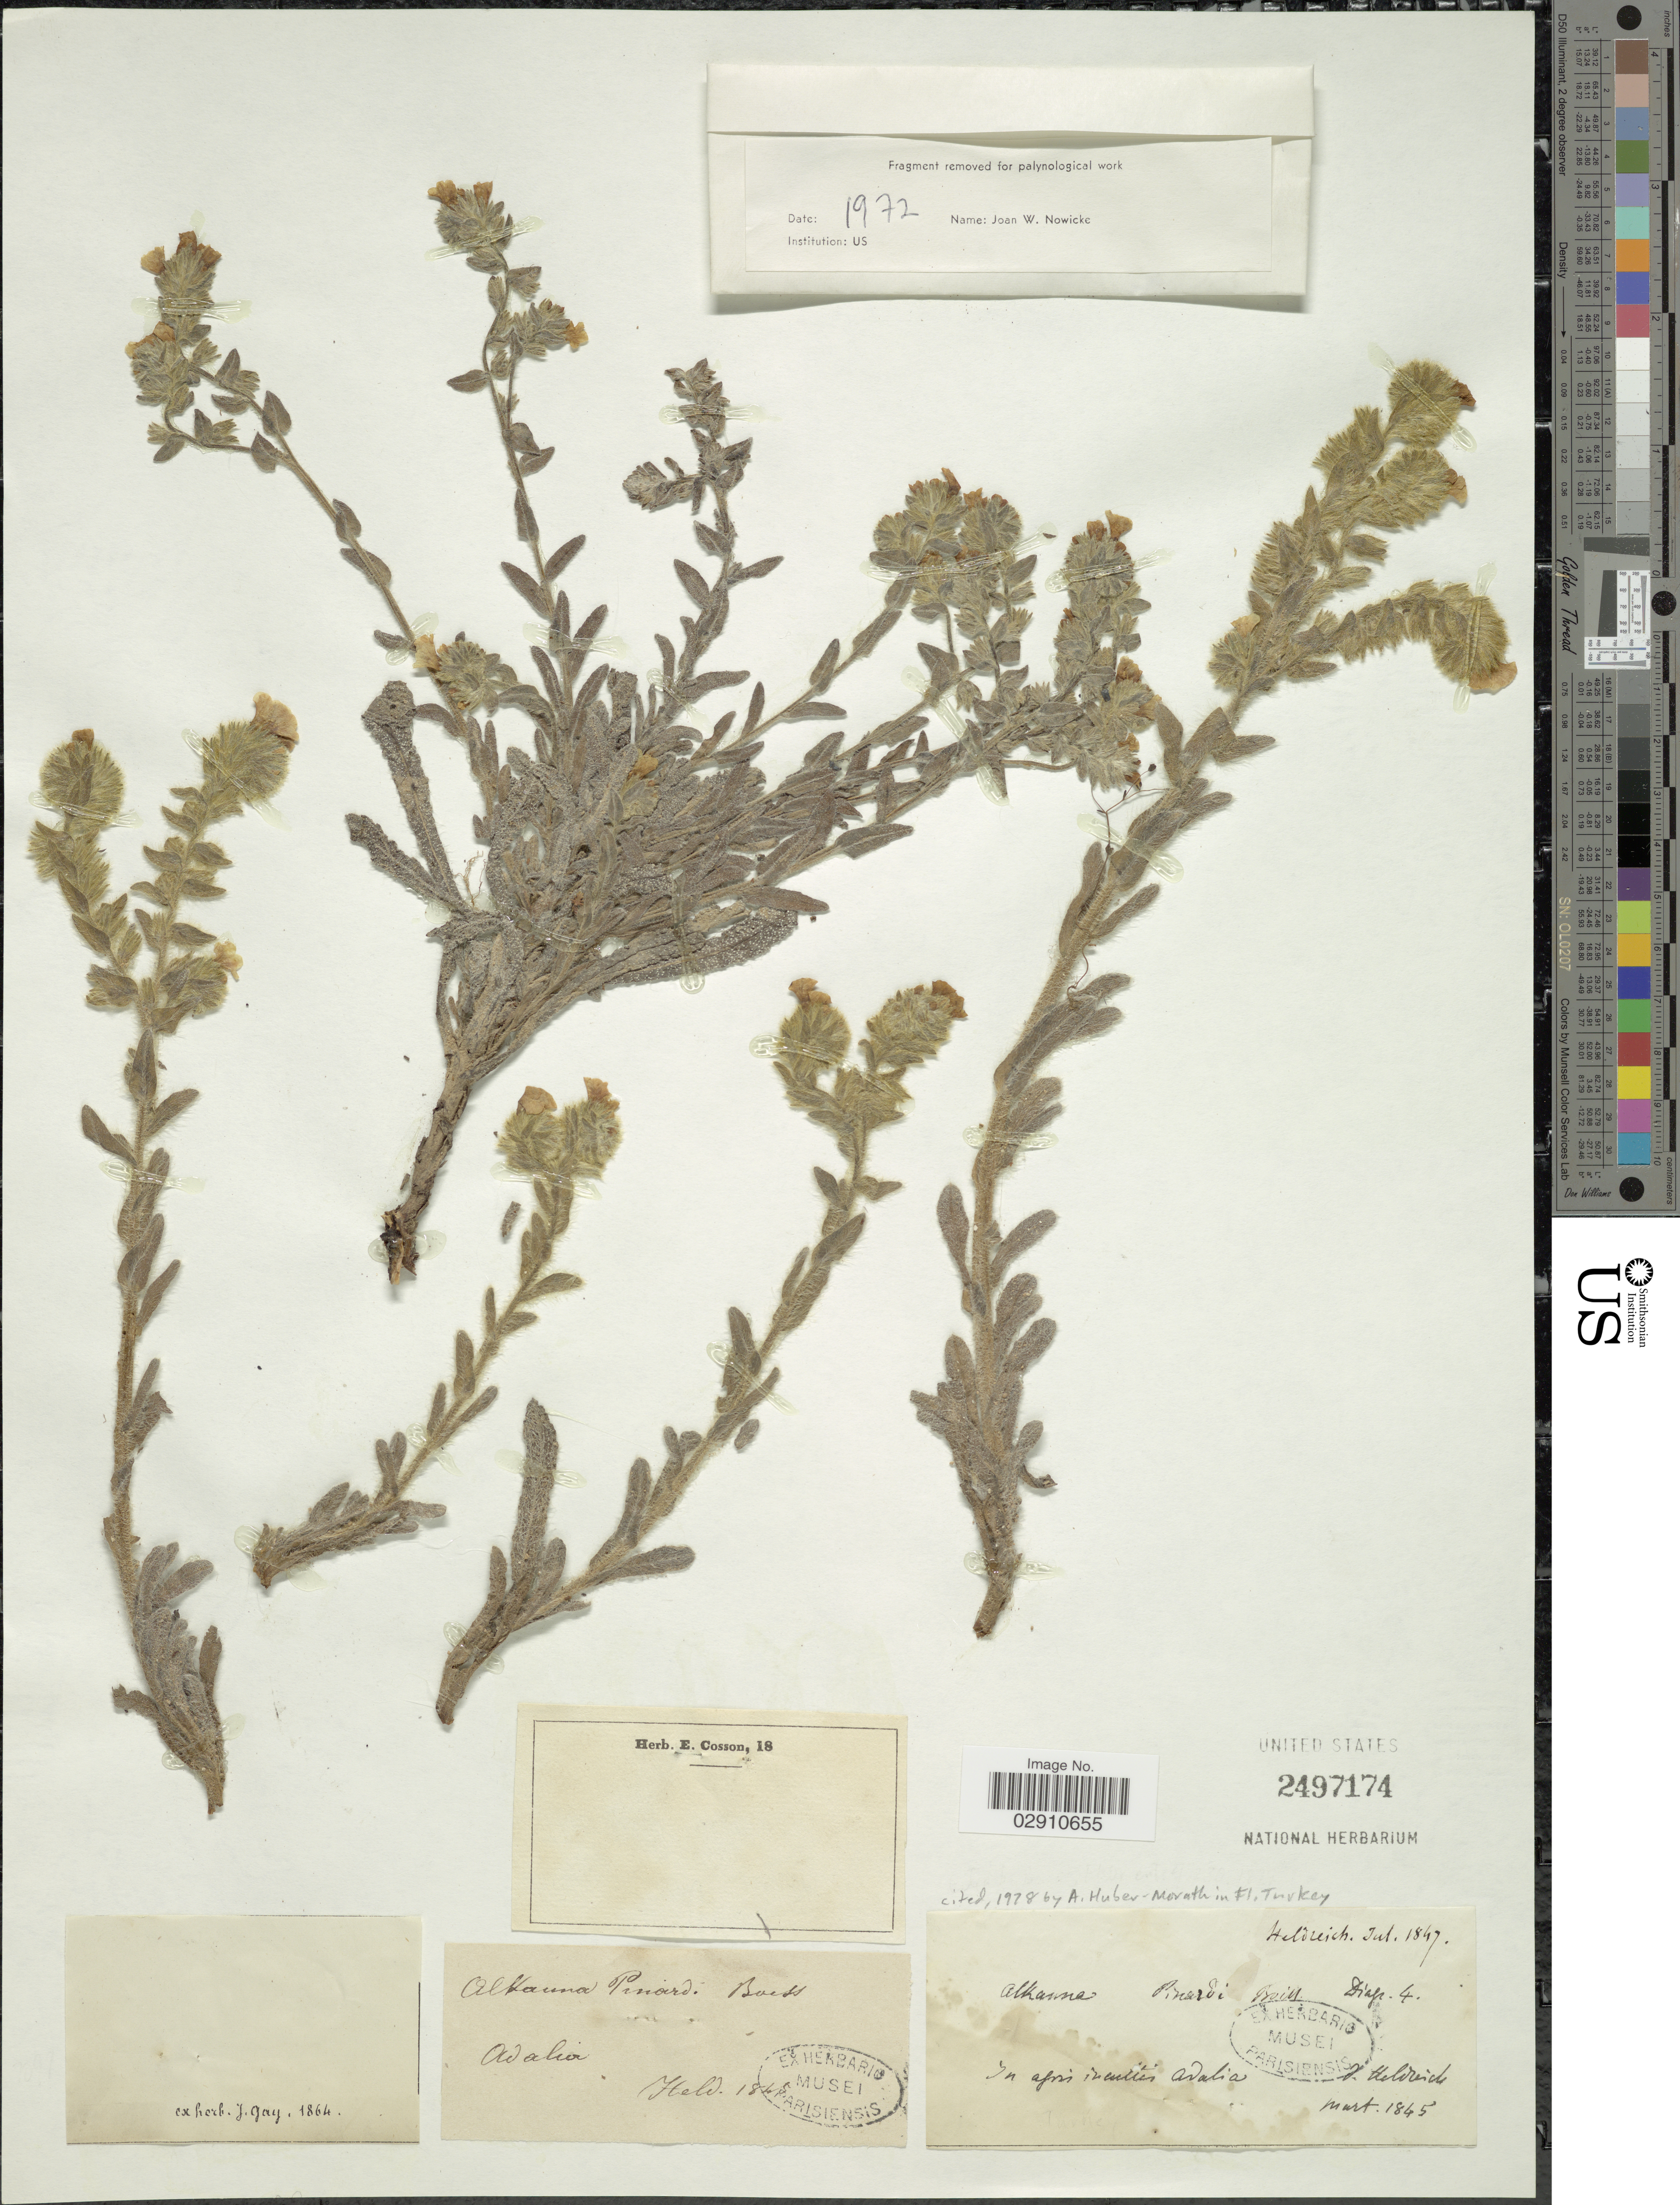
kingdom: Plantae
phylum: Tracheophyta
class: Magnoliopsida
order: Boraginales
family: Boraginaceae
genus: Alkanna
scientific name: Alkanna pinardi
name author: Boiss.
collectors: J. Heldreich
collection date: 1845-03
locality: In agris incultis Adalia. [interpreted]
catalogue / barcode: US 2497174